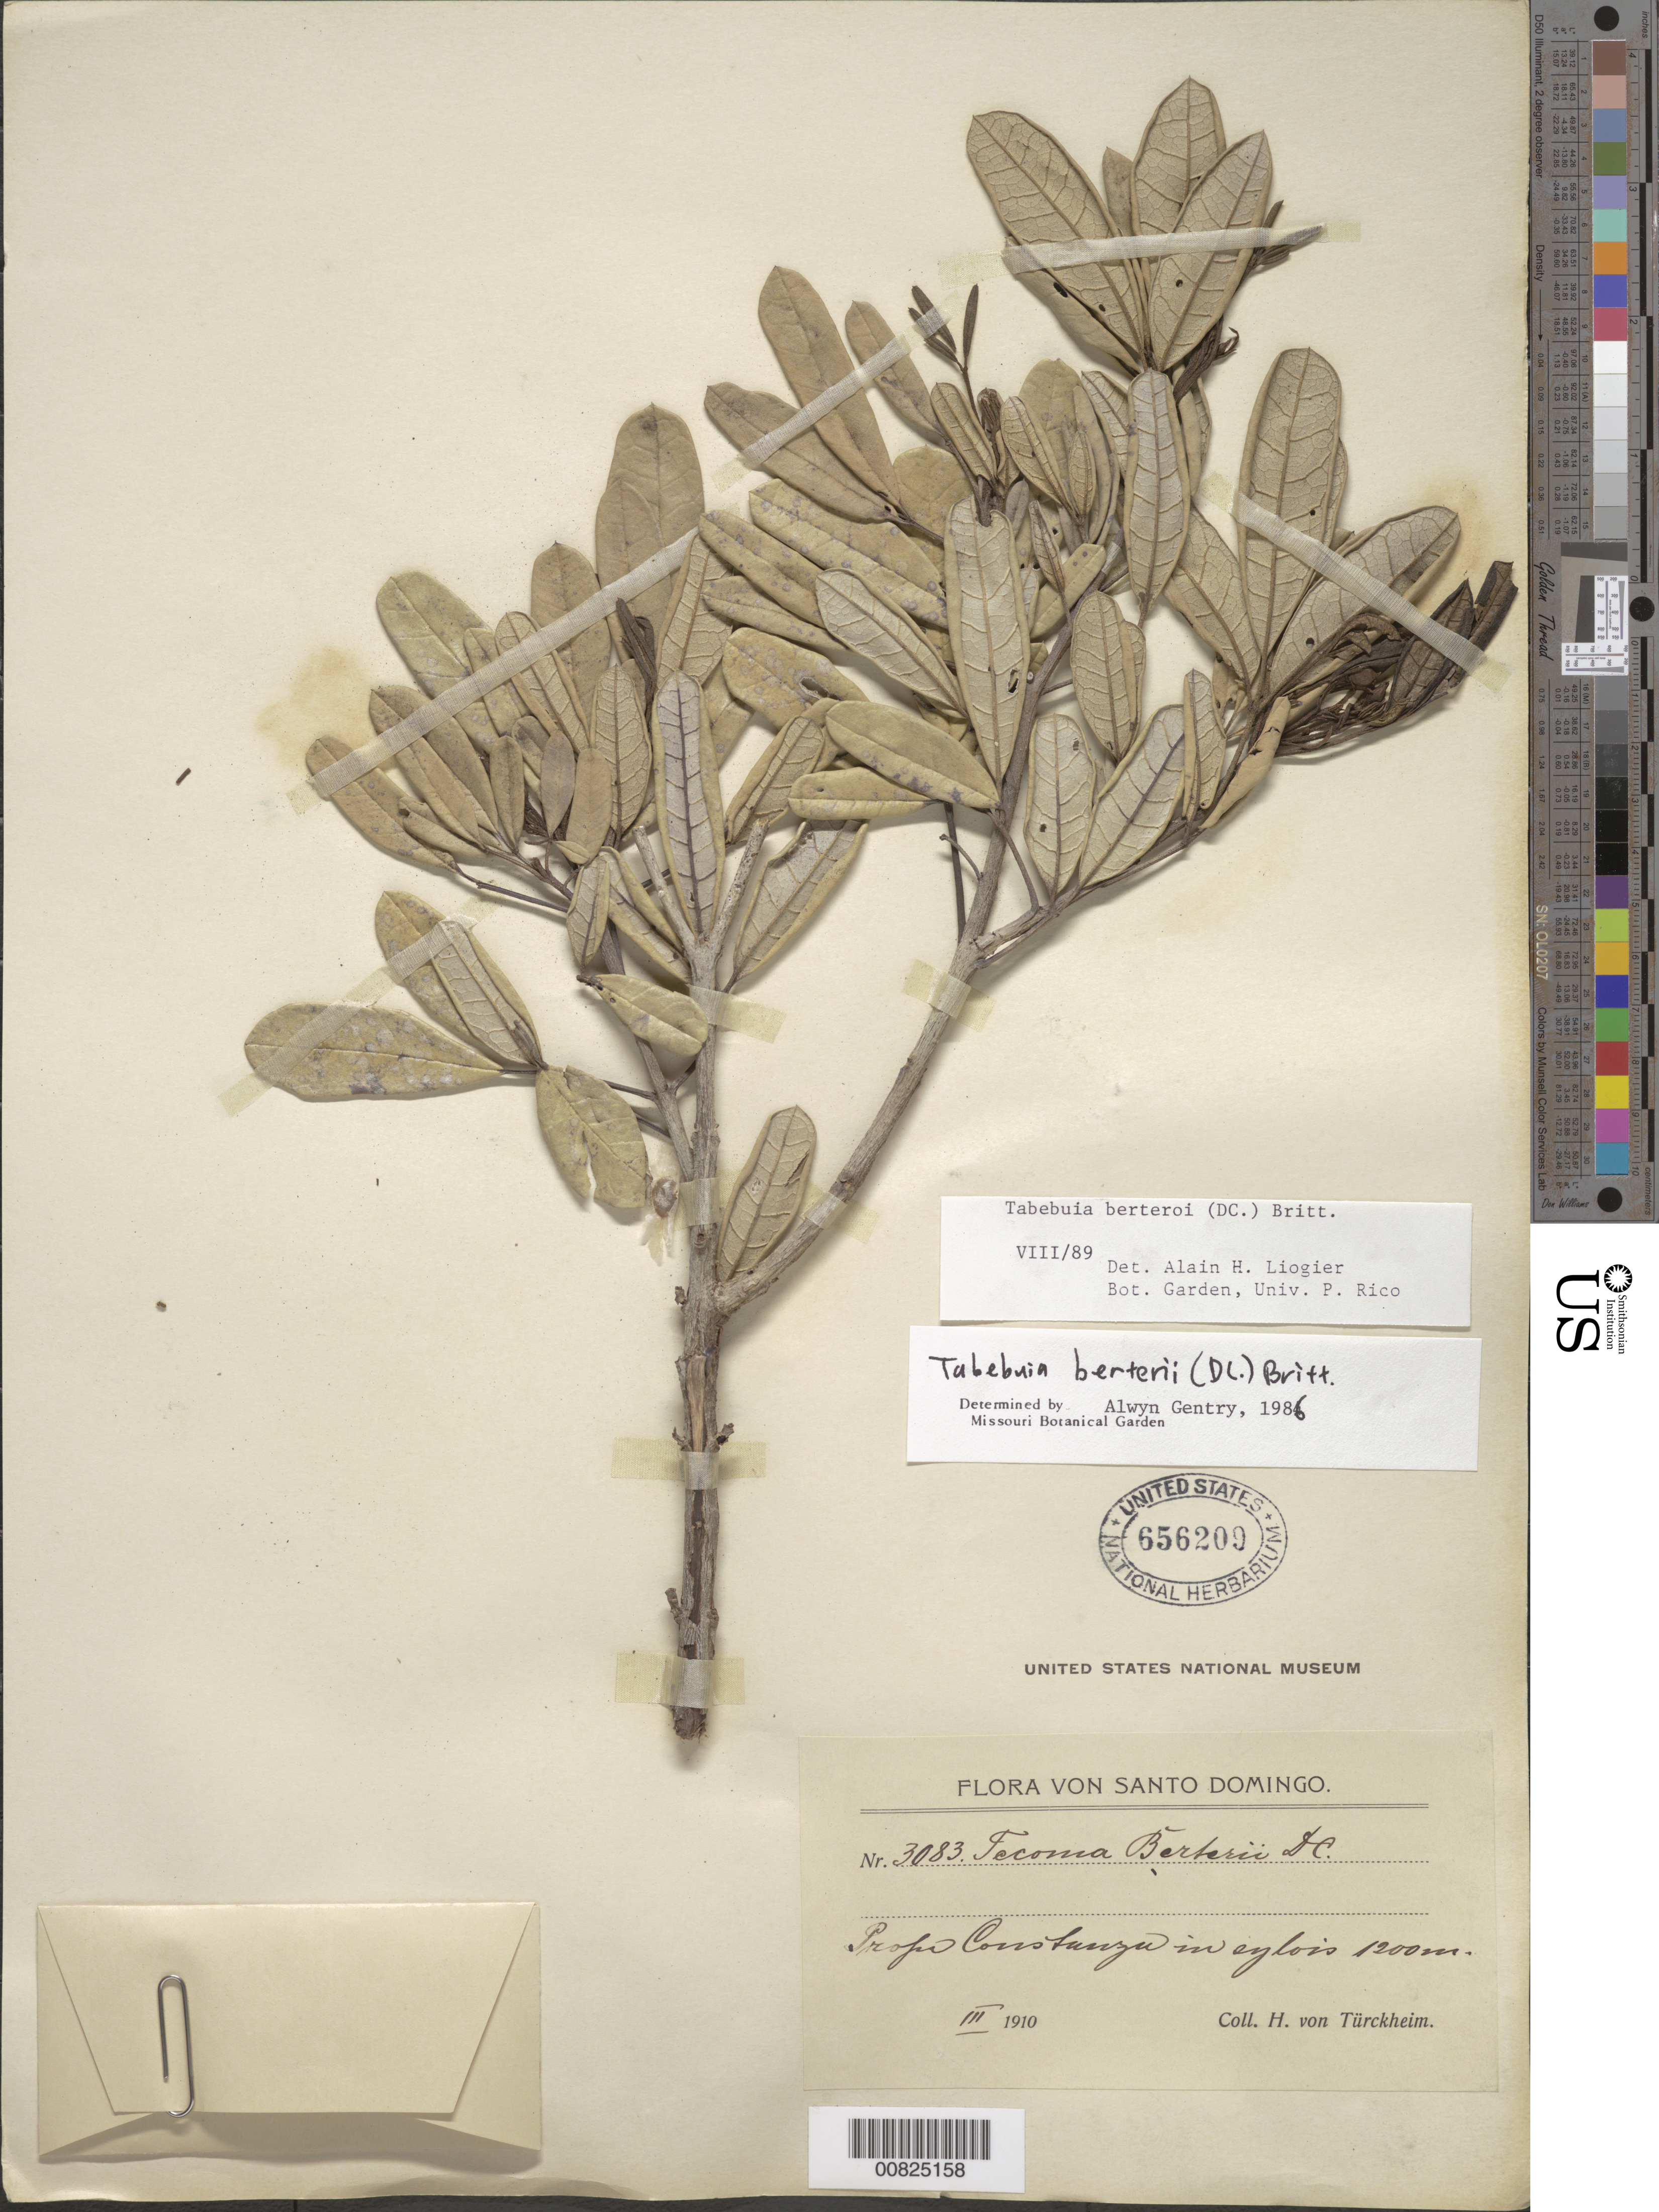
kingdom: Plantae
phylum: Tracheophyta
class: Magnoliopsida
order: Lamiales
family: Bignoniaceae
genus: Tabebuia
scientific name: Tabebuia berteroi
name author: (DC.) Britton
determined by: Liogier, Alain H.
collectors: H. von Türckheim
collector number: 3083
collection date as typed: Mar 1910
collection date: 1910-03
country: Dominican Republic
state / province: La Vega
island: Hispaniola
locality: Constanza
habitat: Sylvis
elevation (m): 1200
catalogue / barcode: US 656200